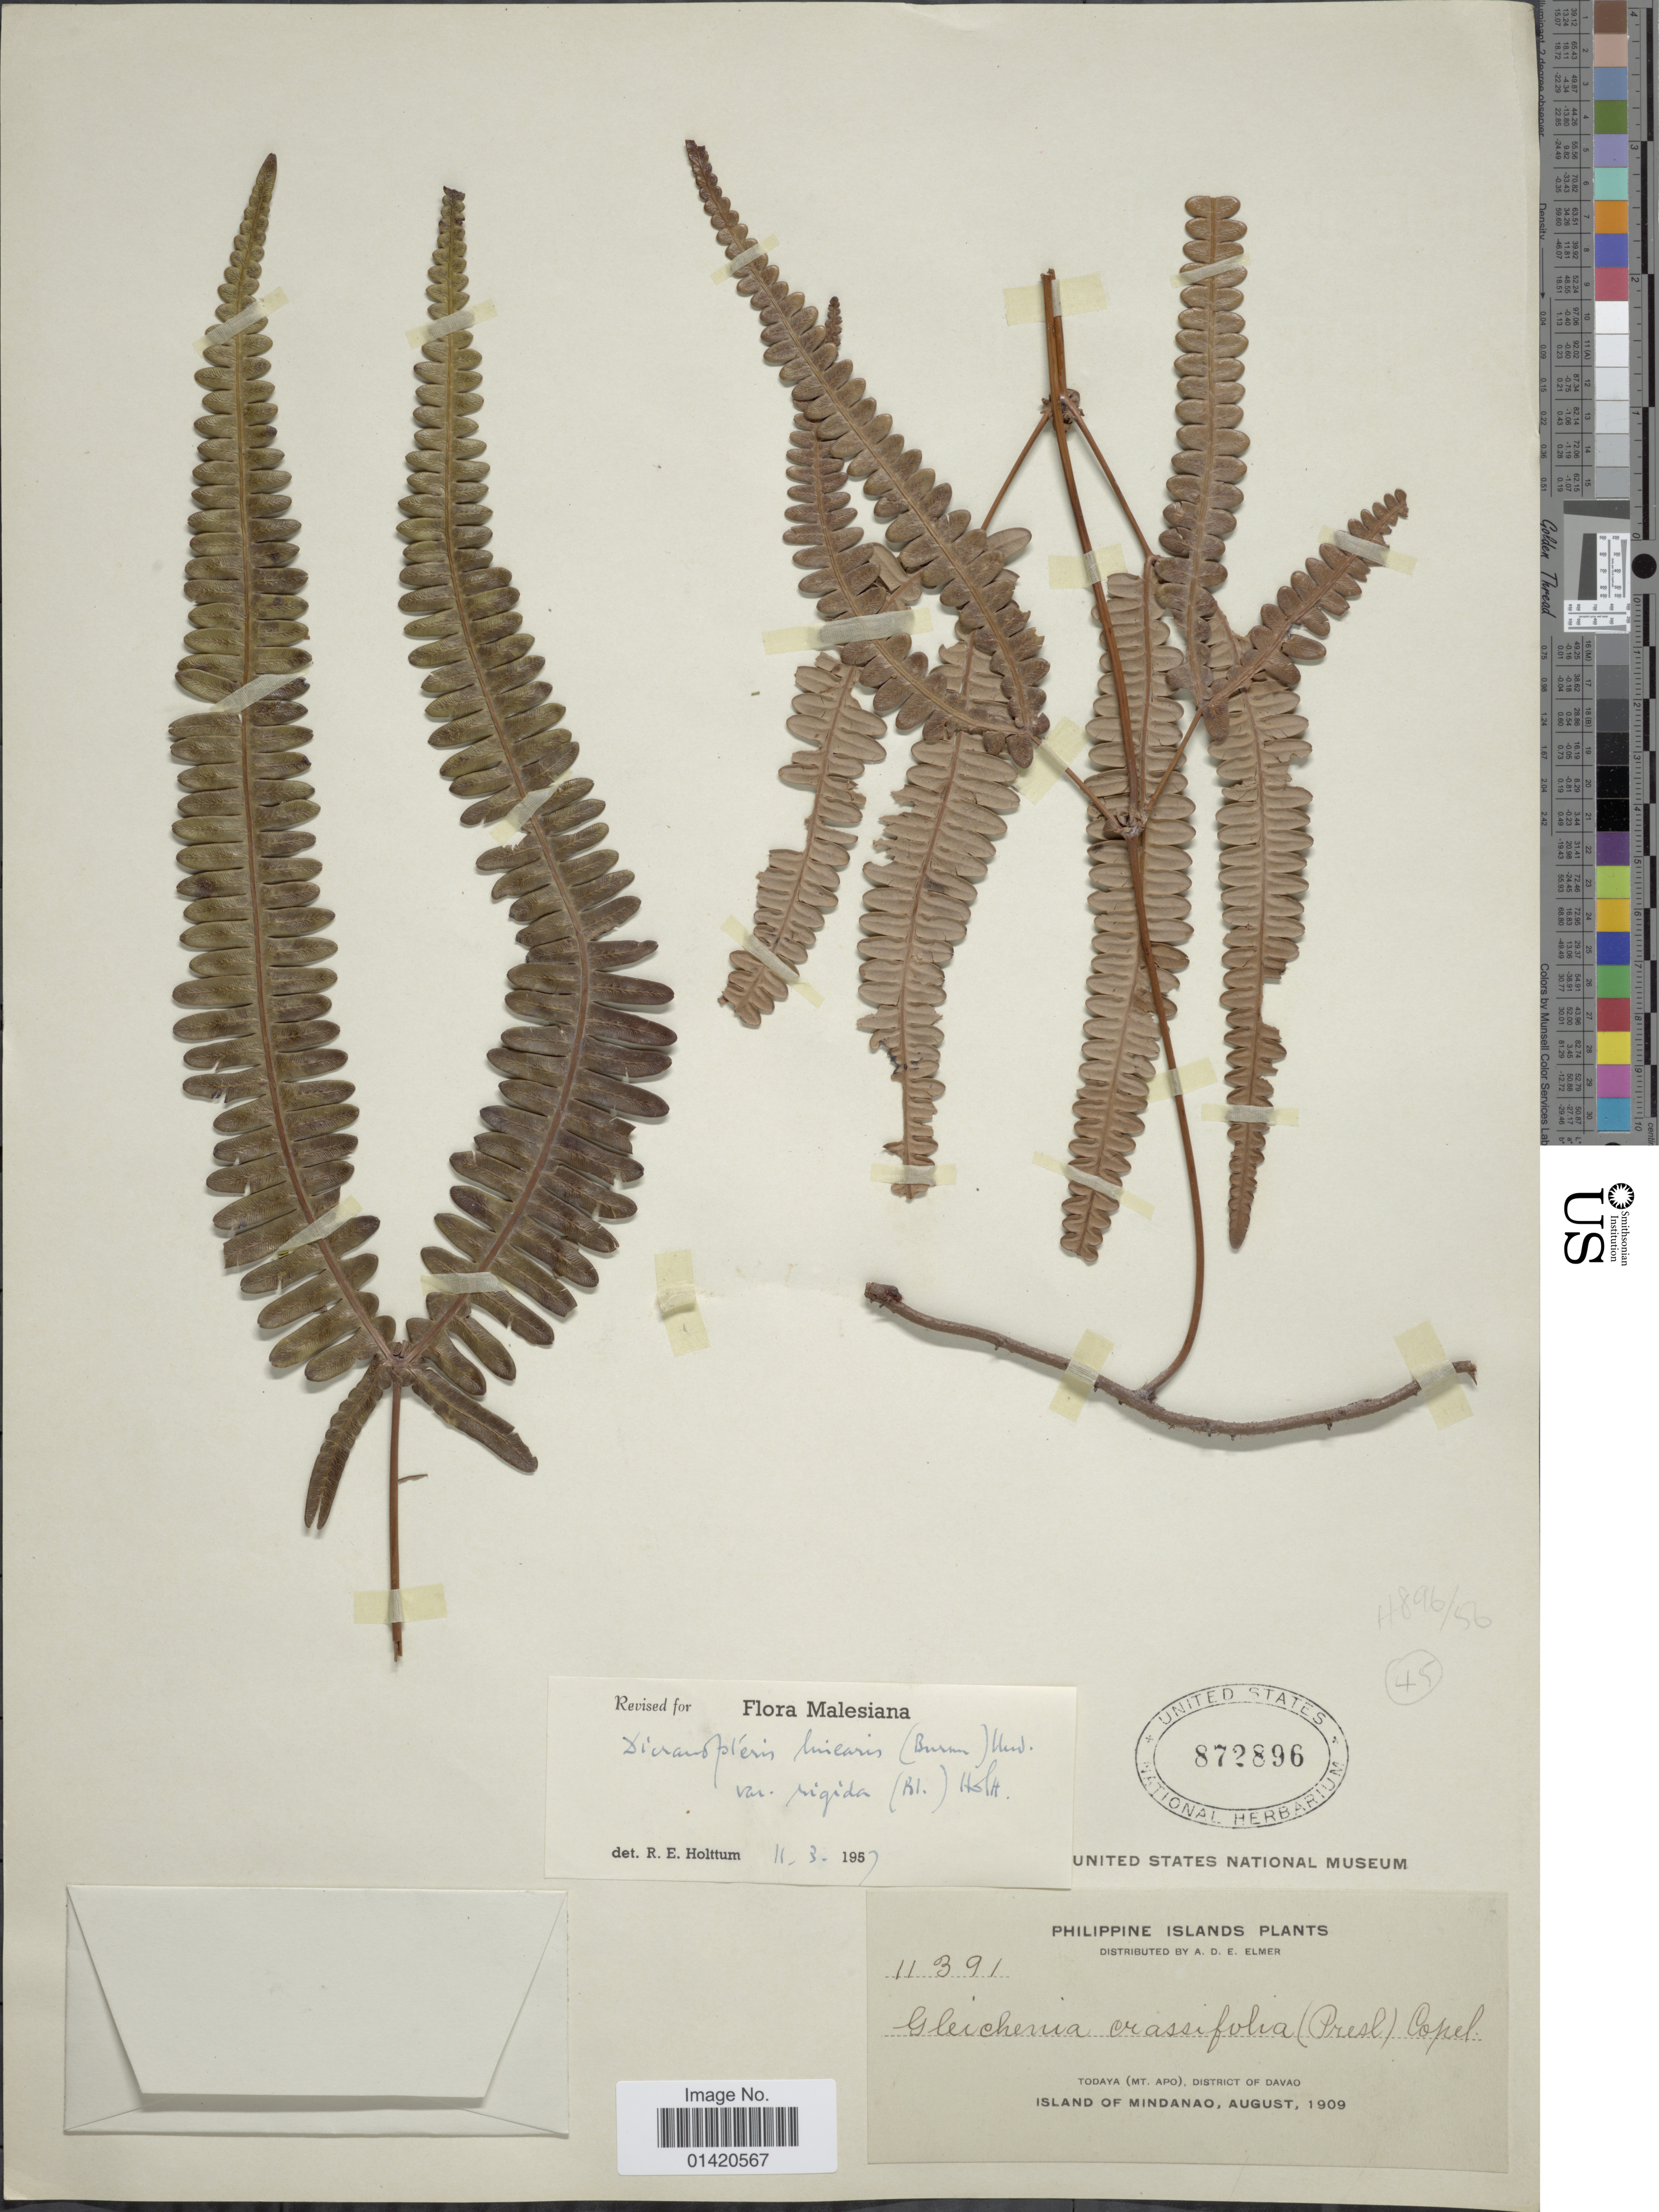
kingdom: Plantae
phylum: Tracheophyta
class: Polypodiopsida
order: Gleicheniales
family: Gleicheniaceae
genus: Dicranopteris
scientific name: Dicranopteris linearis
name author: (Burm. f.) Underw.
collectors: A. D. E. Elmer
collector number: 11391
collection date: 1909-08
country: Philippines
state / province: Davao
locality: Today (Mt. Apo) District of Davao, Island of Mindanao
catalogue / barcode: US 872896